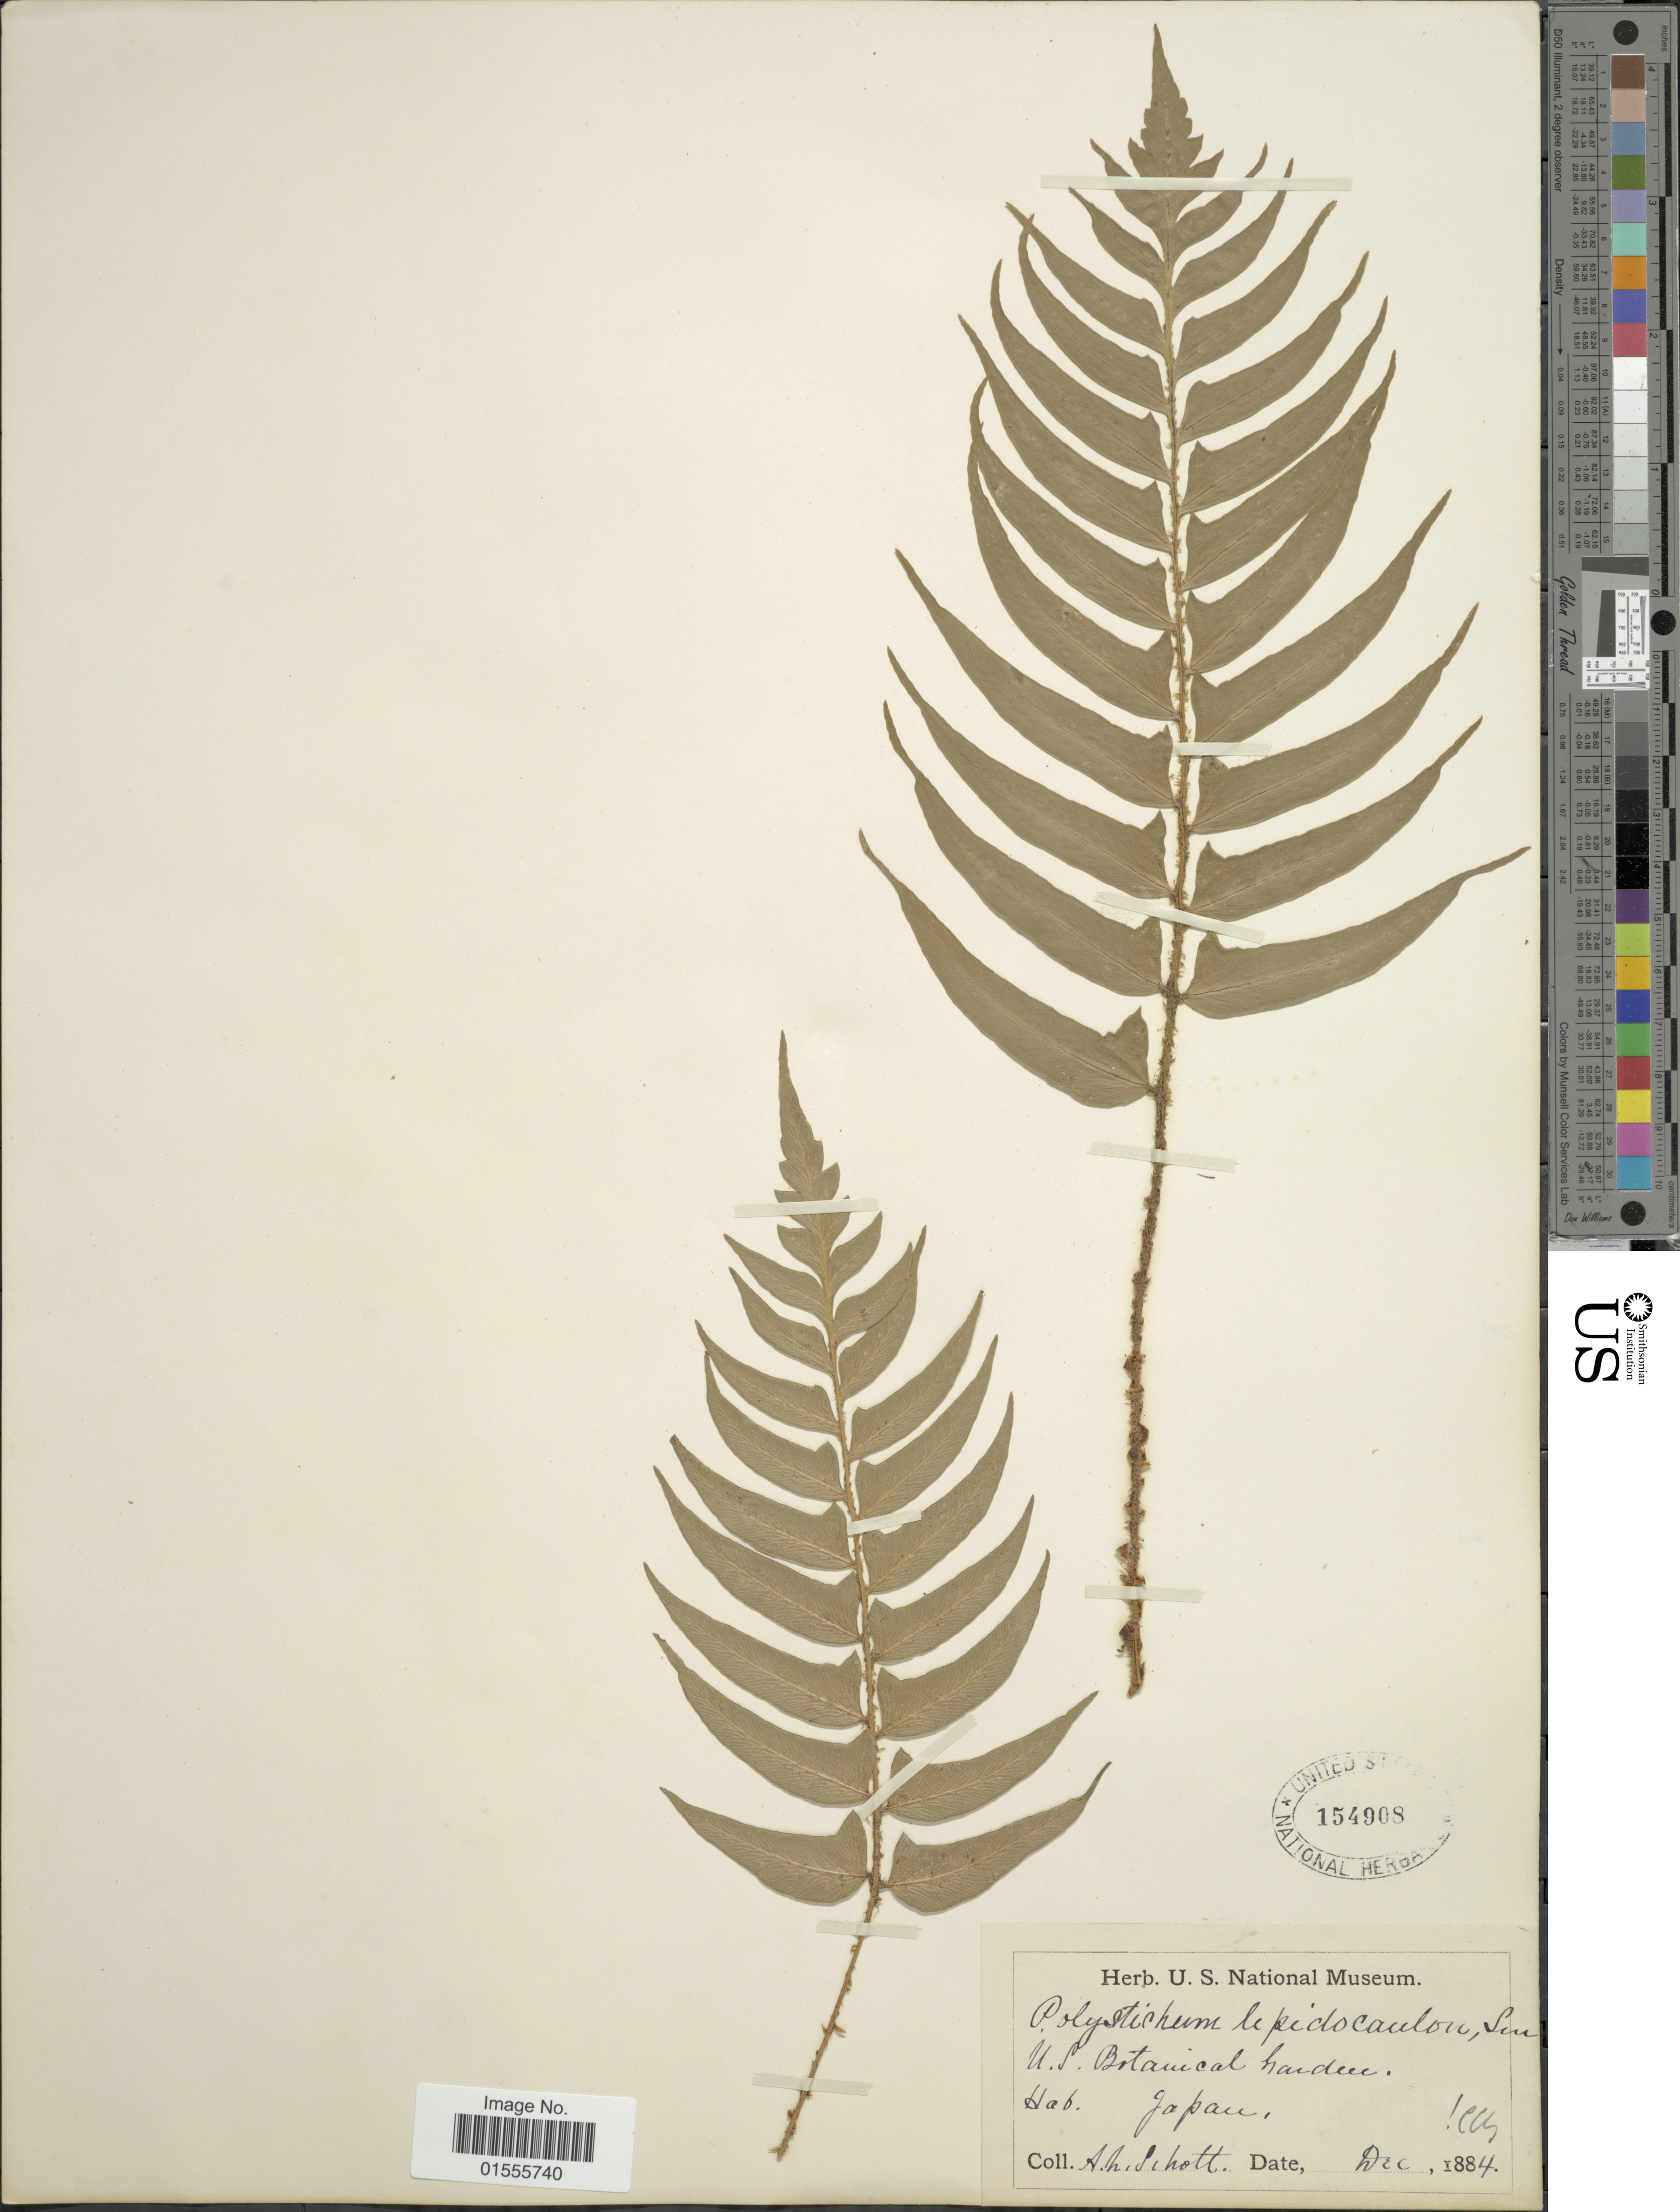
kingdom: Plantae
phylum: Tracheophyta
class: Polypodiopsida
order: Polypodiales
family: Dryopteridaceae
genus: Cyrtomidictyum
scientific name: Cyrtomidictyum lepidocaulon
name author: (Hook.) Ching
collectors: A. L. Schott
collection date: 1884-12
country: Japan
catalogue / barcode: US 154908